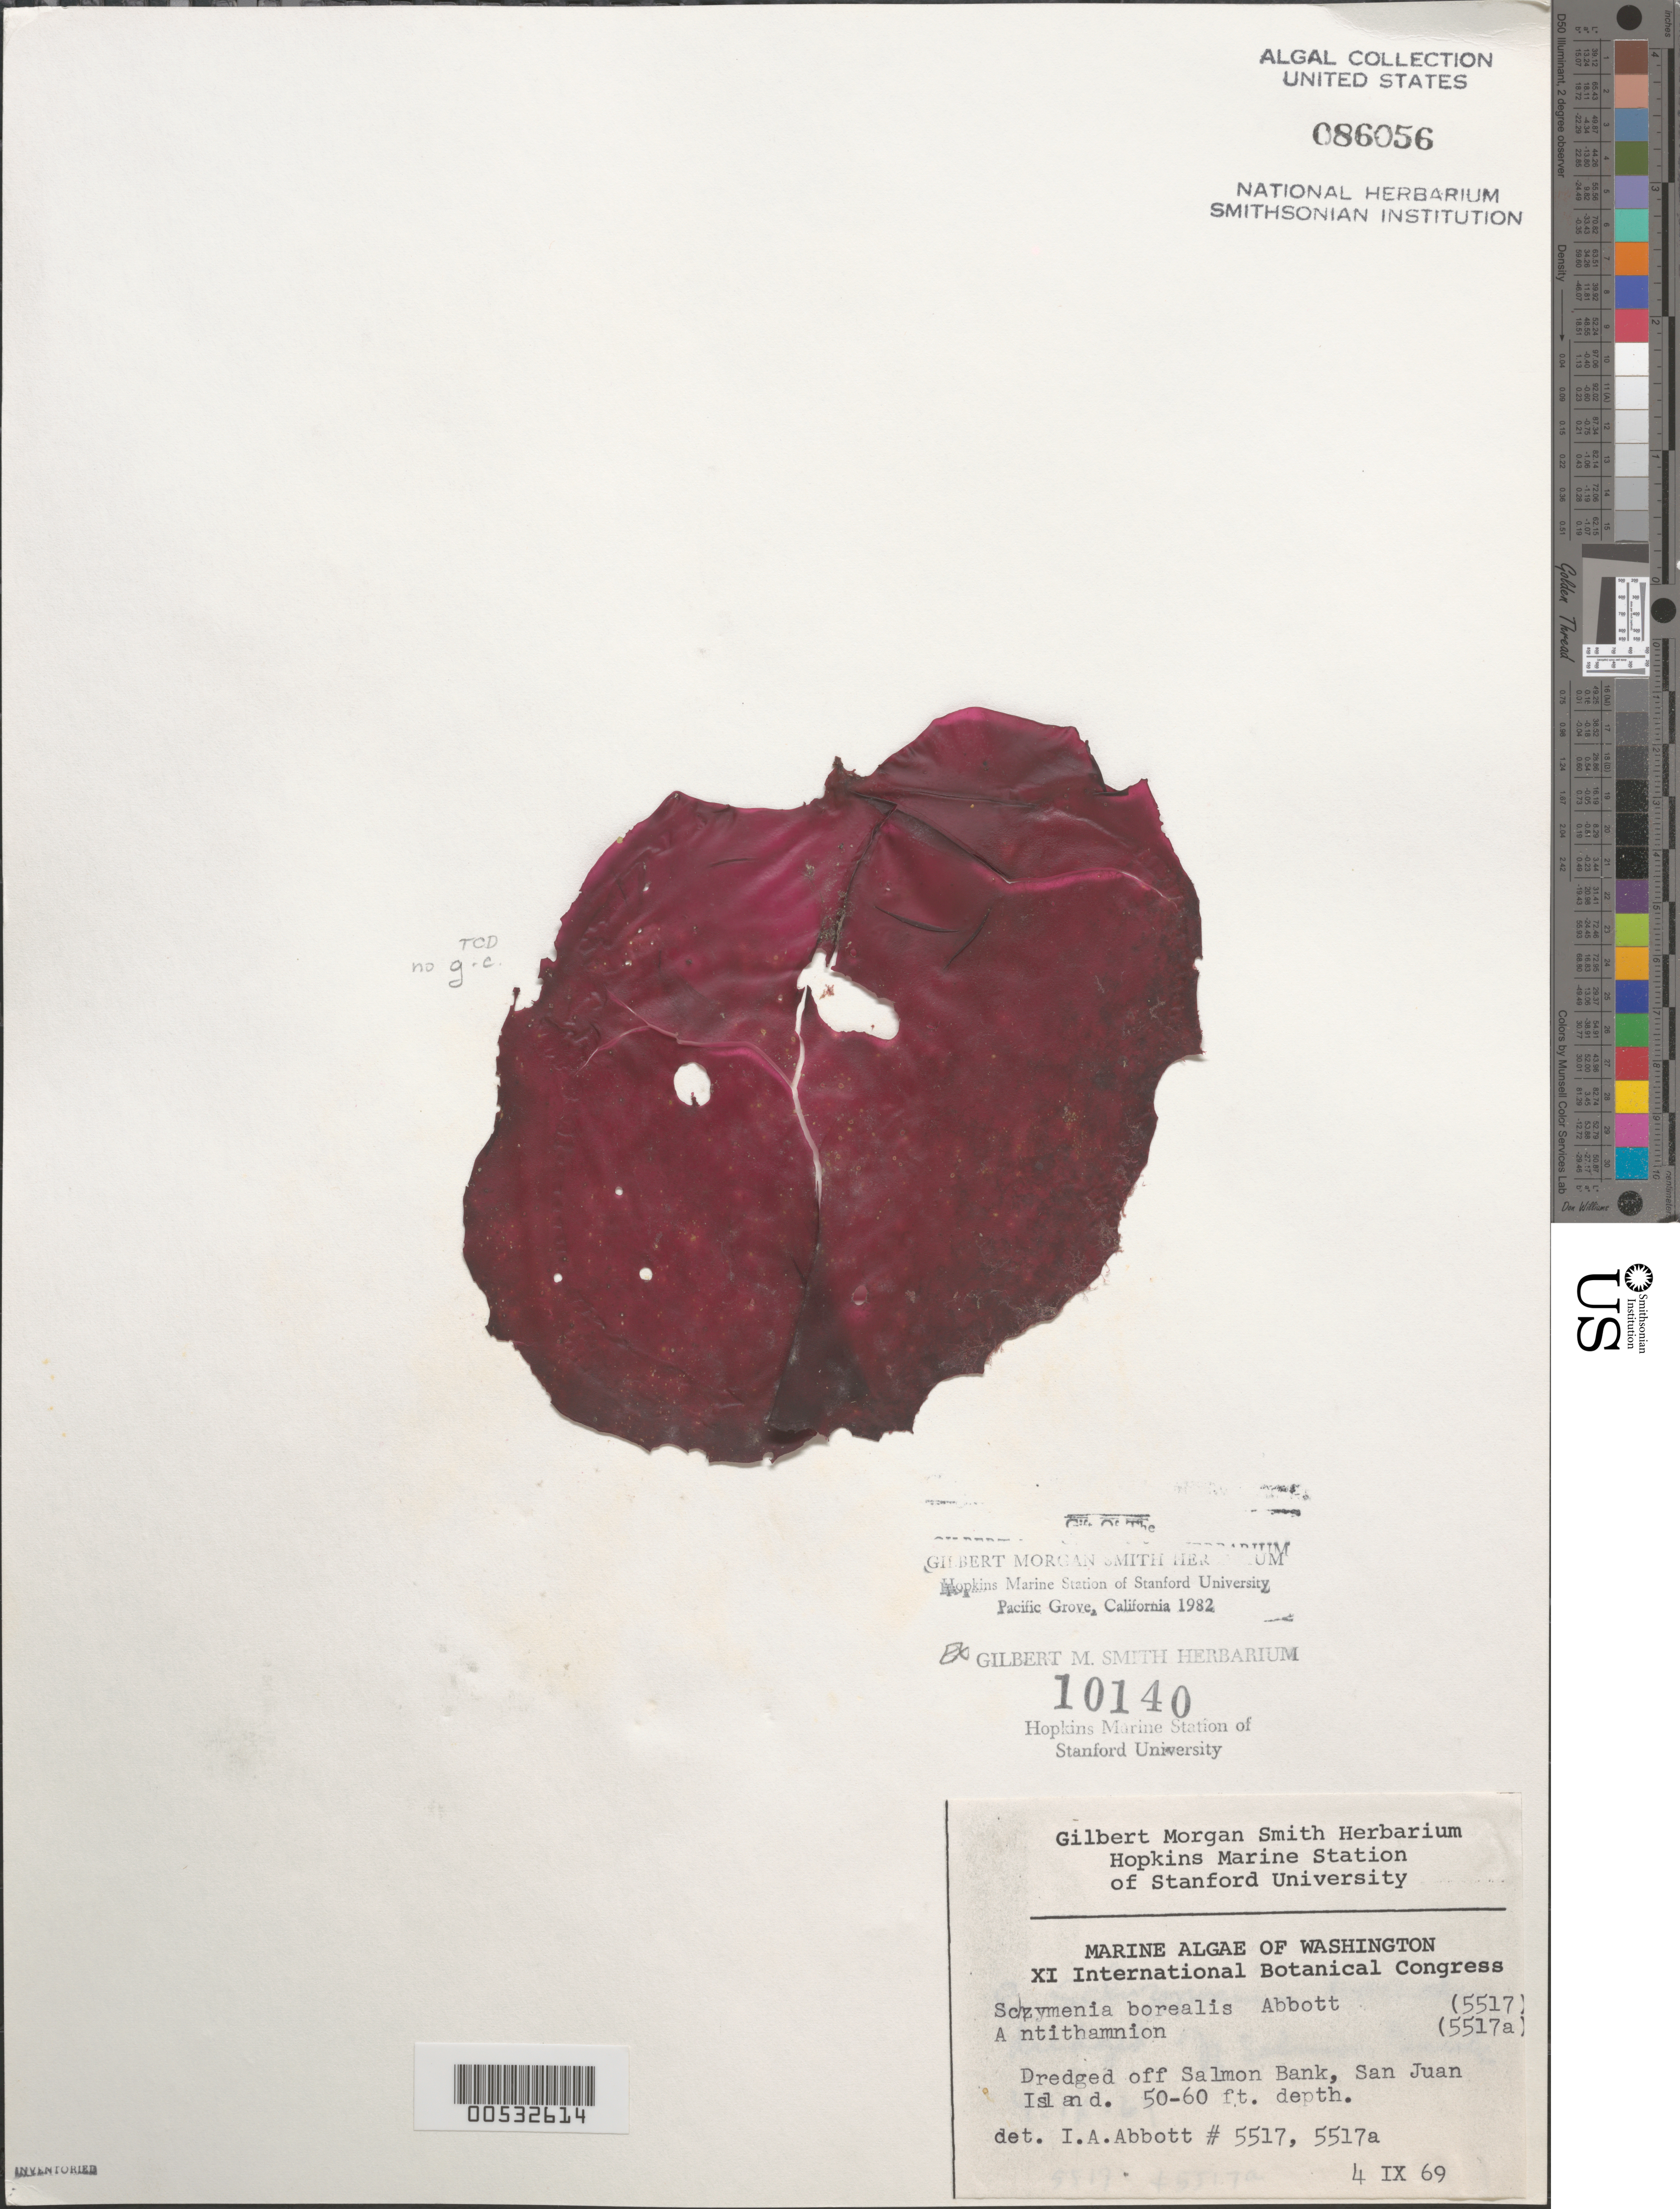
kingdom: Plantae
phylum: Rhodophyta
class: Florideophyceae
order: Gigartinales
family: Dumontiaceae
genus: Neodilsea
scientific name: Neodilsea borealis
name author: (I.A. Abbott) S.C. Lindstrom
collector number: IAA 5517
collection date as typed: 04 Sep 1969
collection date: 1969-09-04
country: United States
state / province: Washington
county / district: San Juan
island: San Juan Island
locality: Off Salmon Bank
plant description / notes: Specimen includes Antithamnion, IAA 5517a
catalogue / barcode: US 86056